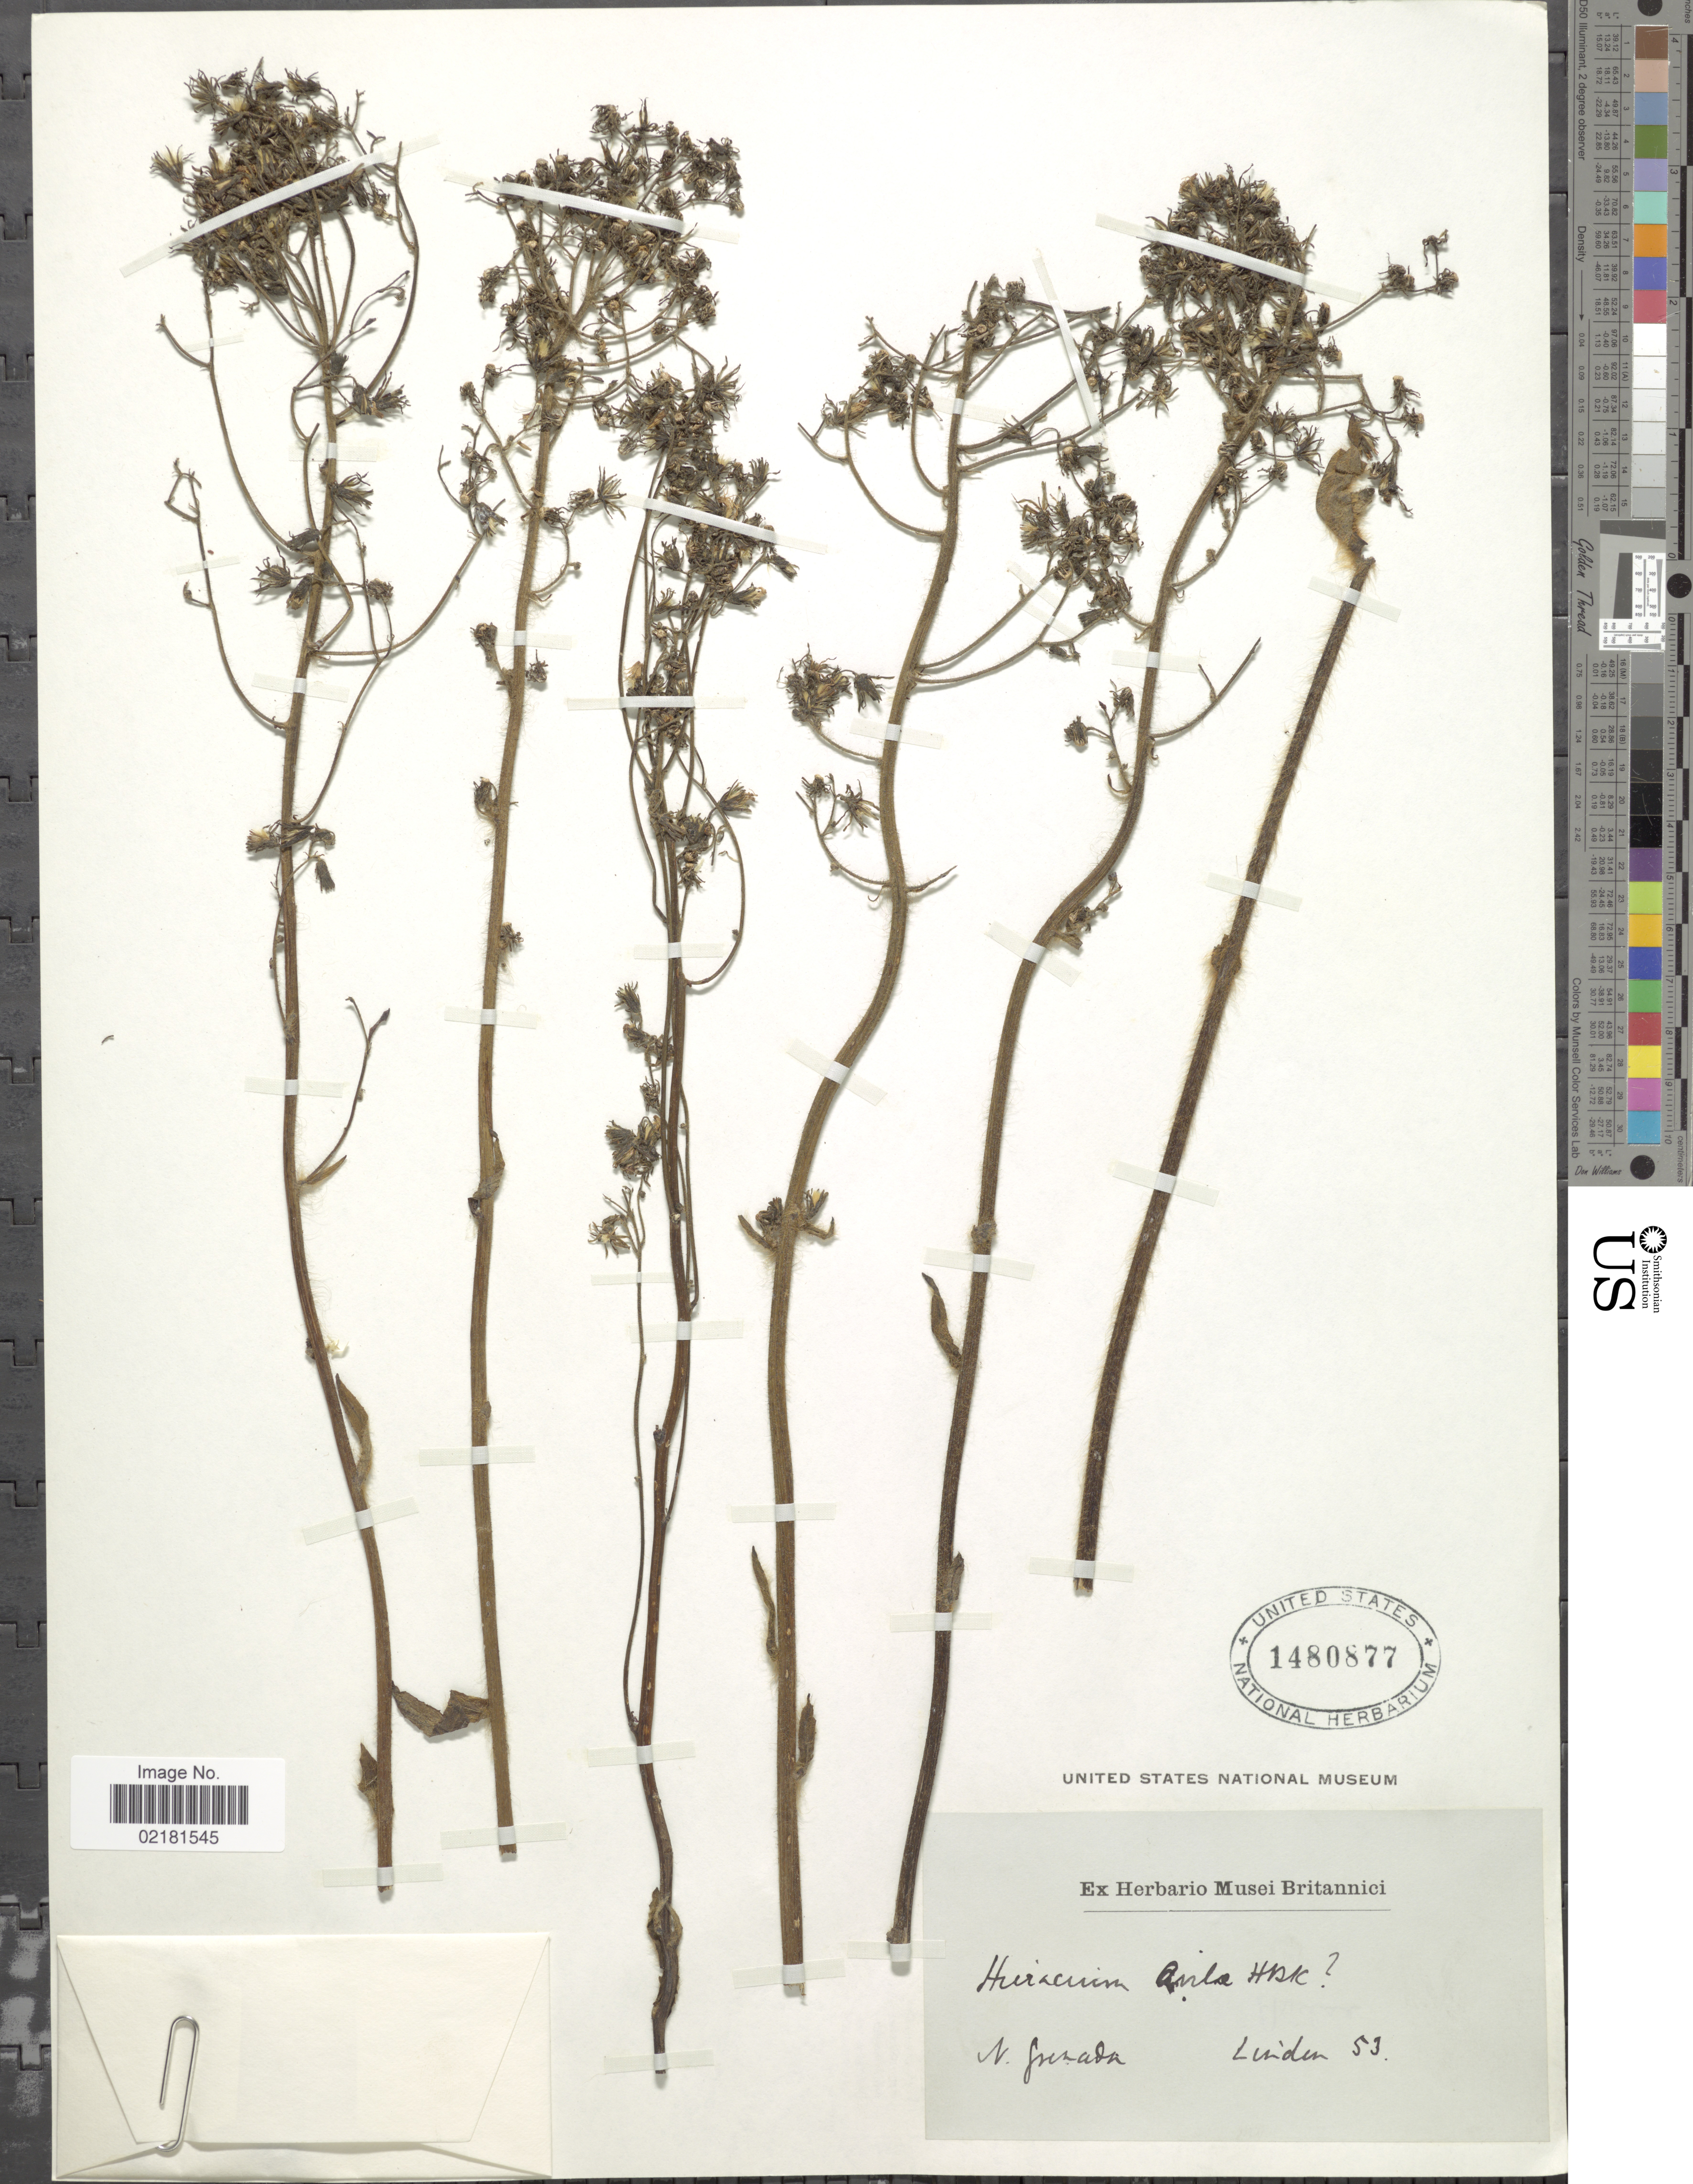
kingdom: Plantae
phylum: Tracheophyta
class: Magnoliopsida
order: Asterales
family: Asteraceae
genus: Hieracium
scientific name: Hieracium avilae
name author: Kunth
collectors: -- Linden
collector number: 53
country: Colombia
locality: N. Grenada.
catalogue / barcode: US 1480877